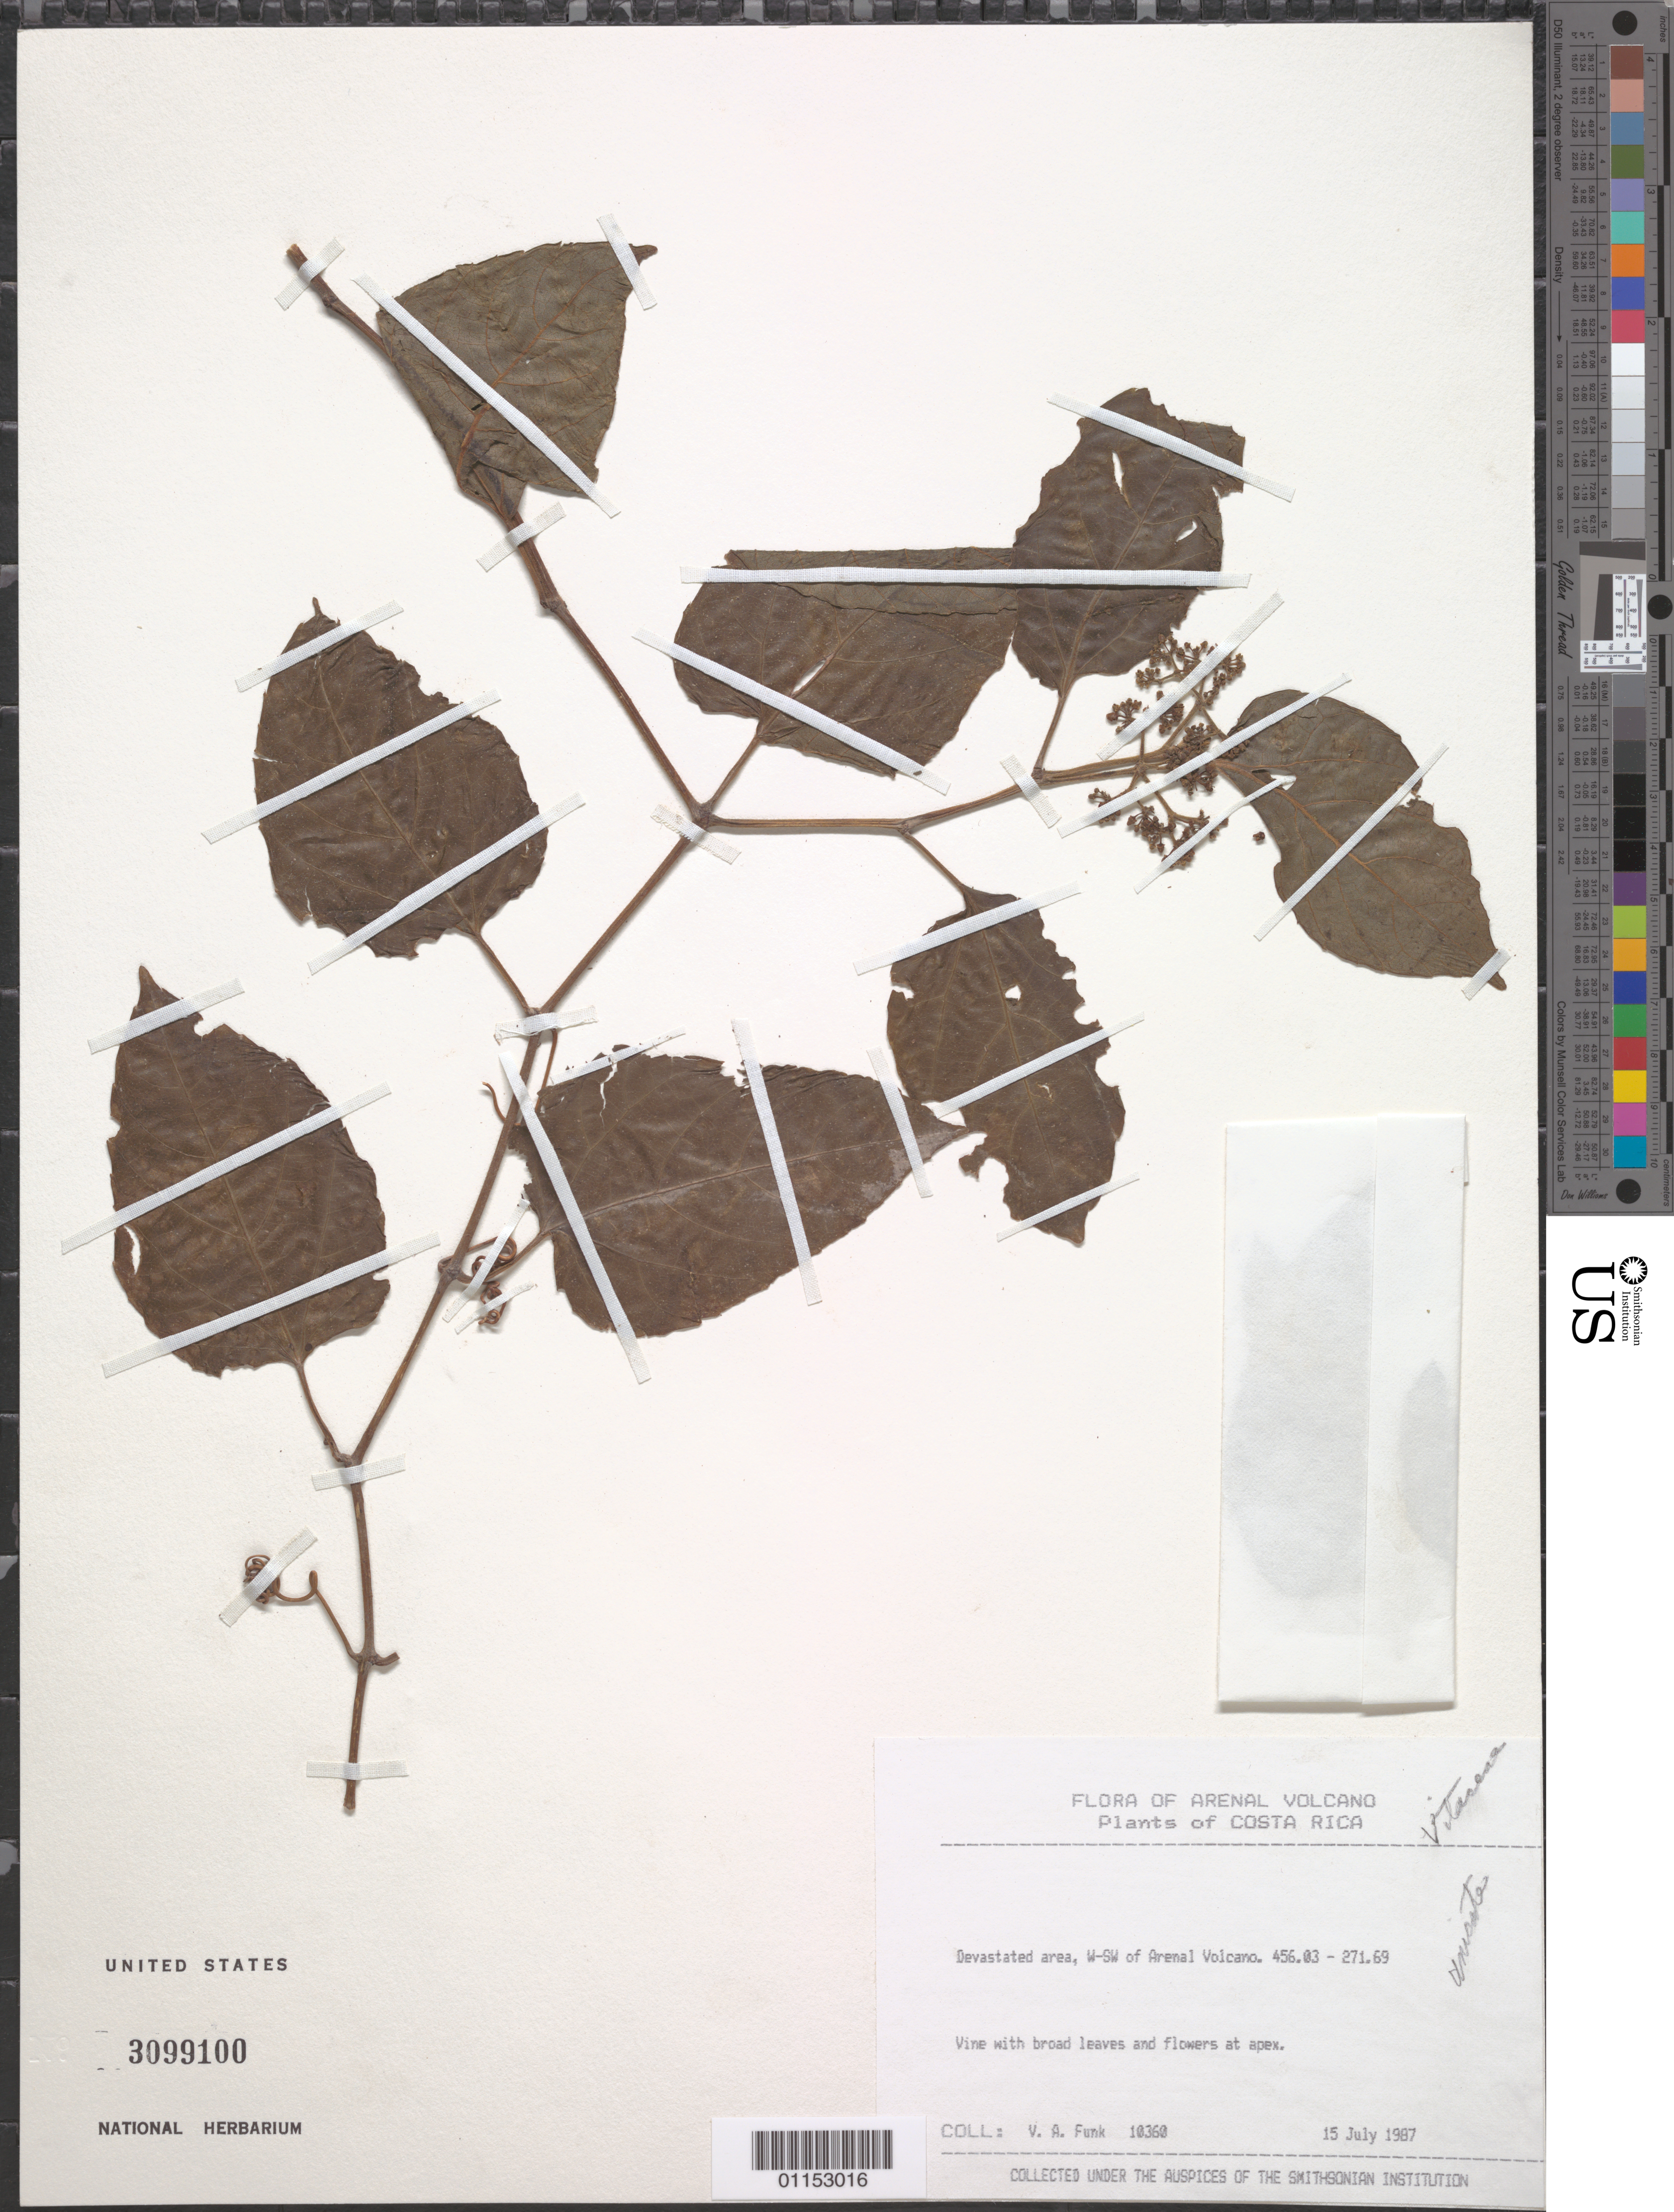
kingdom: Plantae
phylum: Tracheophyta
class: Magnoliopsida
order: Vitales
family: Vitaceae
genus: Cissus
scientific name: Cissus sp.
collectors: V. Funk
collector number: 10360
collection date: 1987-07-15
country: Costa Rica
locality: W-SW of Arenal Volcano. 456.03 - 271.69.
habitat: Vine with broad leaves and flowers at apex.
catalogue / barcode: US 3099100